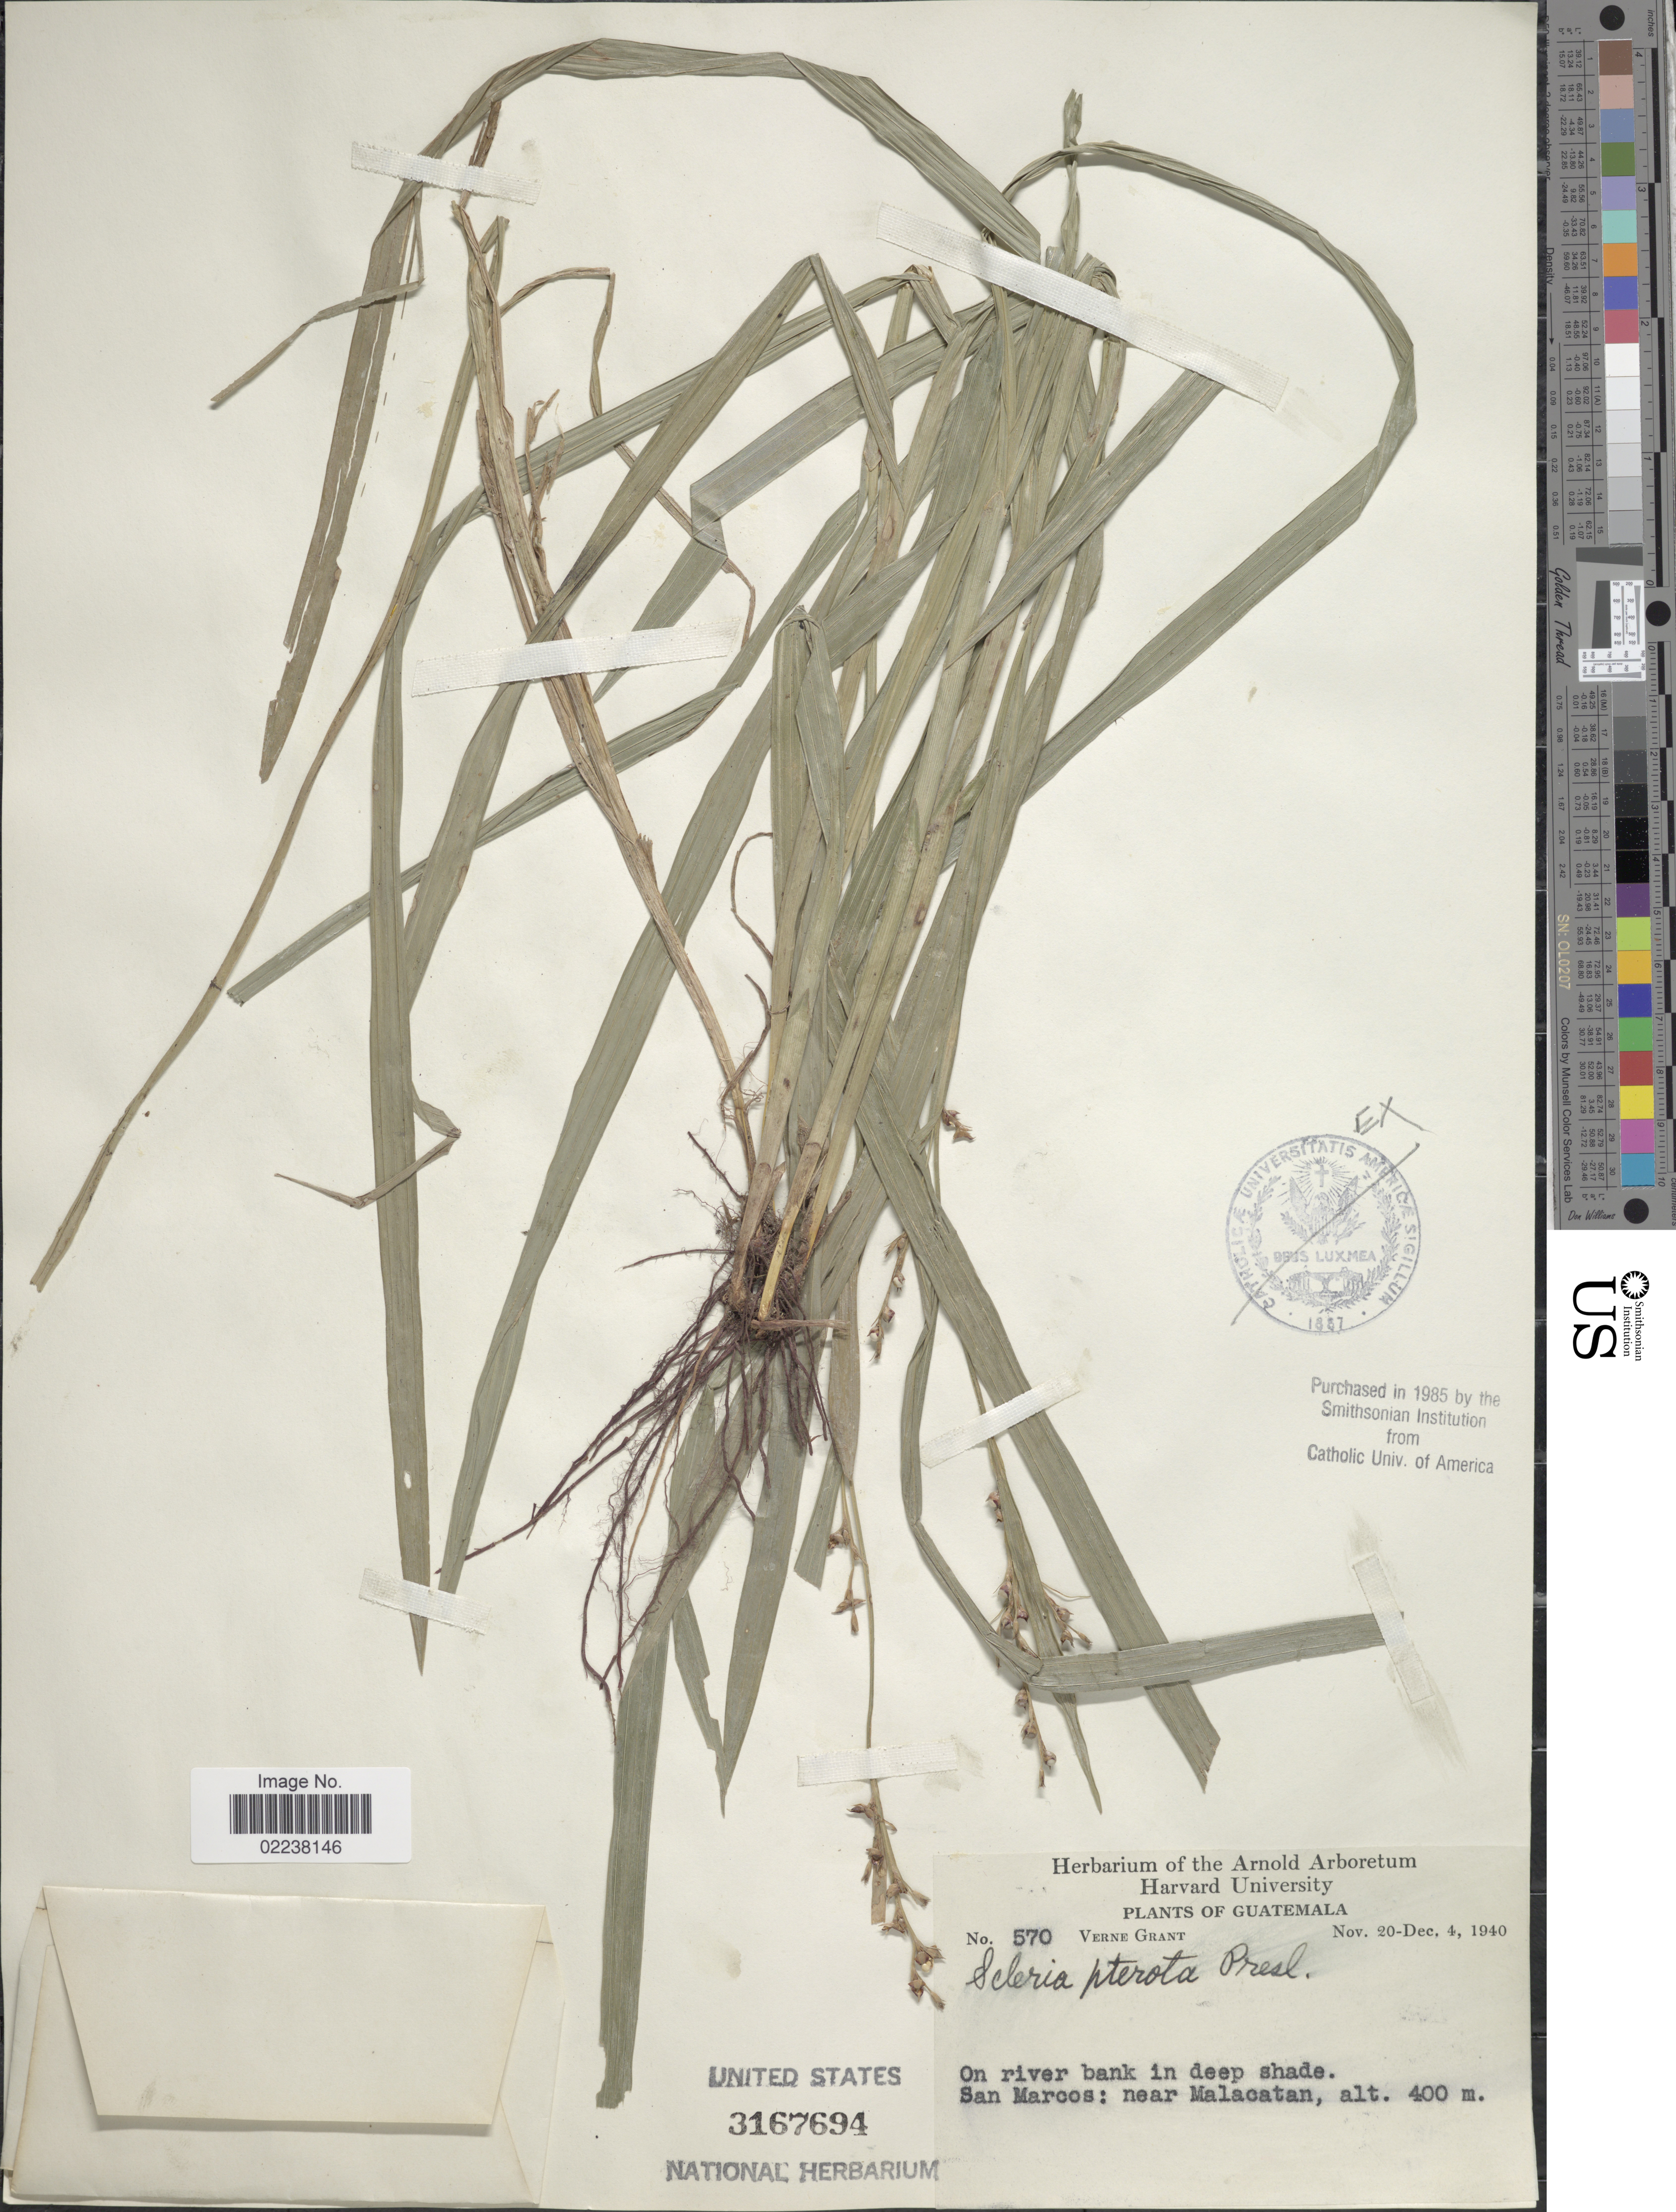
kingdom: Plantae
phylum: Tracheophyta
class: Liliopsida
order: Poales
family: Cyperaceae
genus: Scleria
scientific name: Scleria gaertneri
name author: Raddi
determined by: Strong, Mark T., (BOT), Smithsonian Institution - National Museum of Natural History (UNITED STATES)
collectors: V. Grant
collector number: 570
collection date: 1940-11-20/1940-12-04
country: Guatemala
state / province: San Marcos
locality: San Marcos: near Malacatan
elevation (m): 400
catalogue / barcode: US 3167694